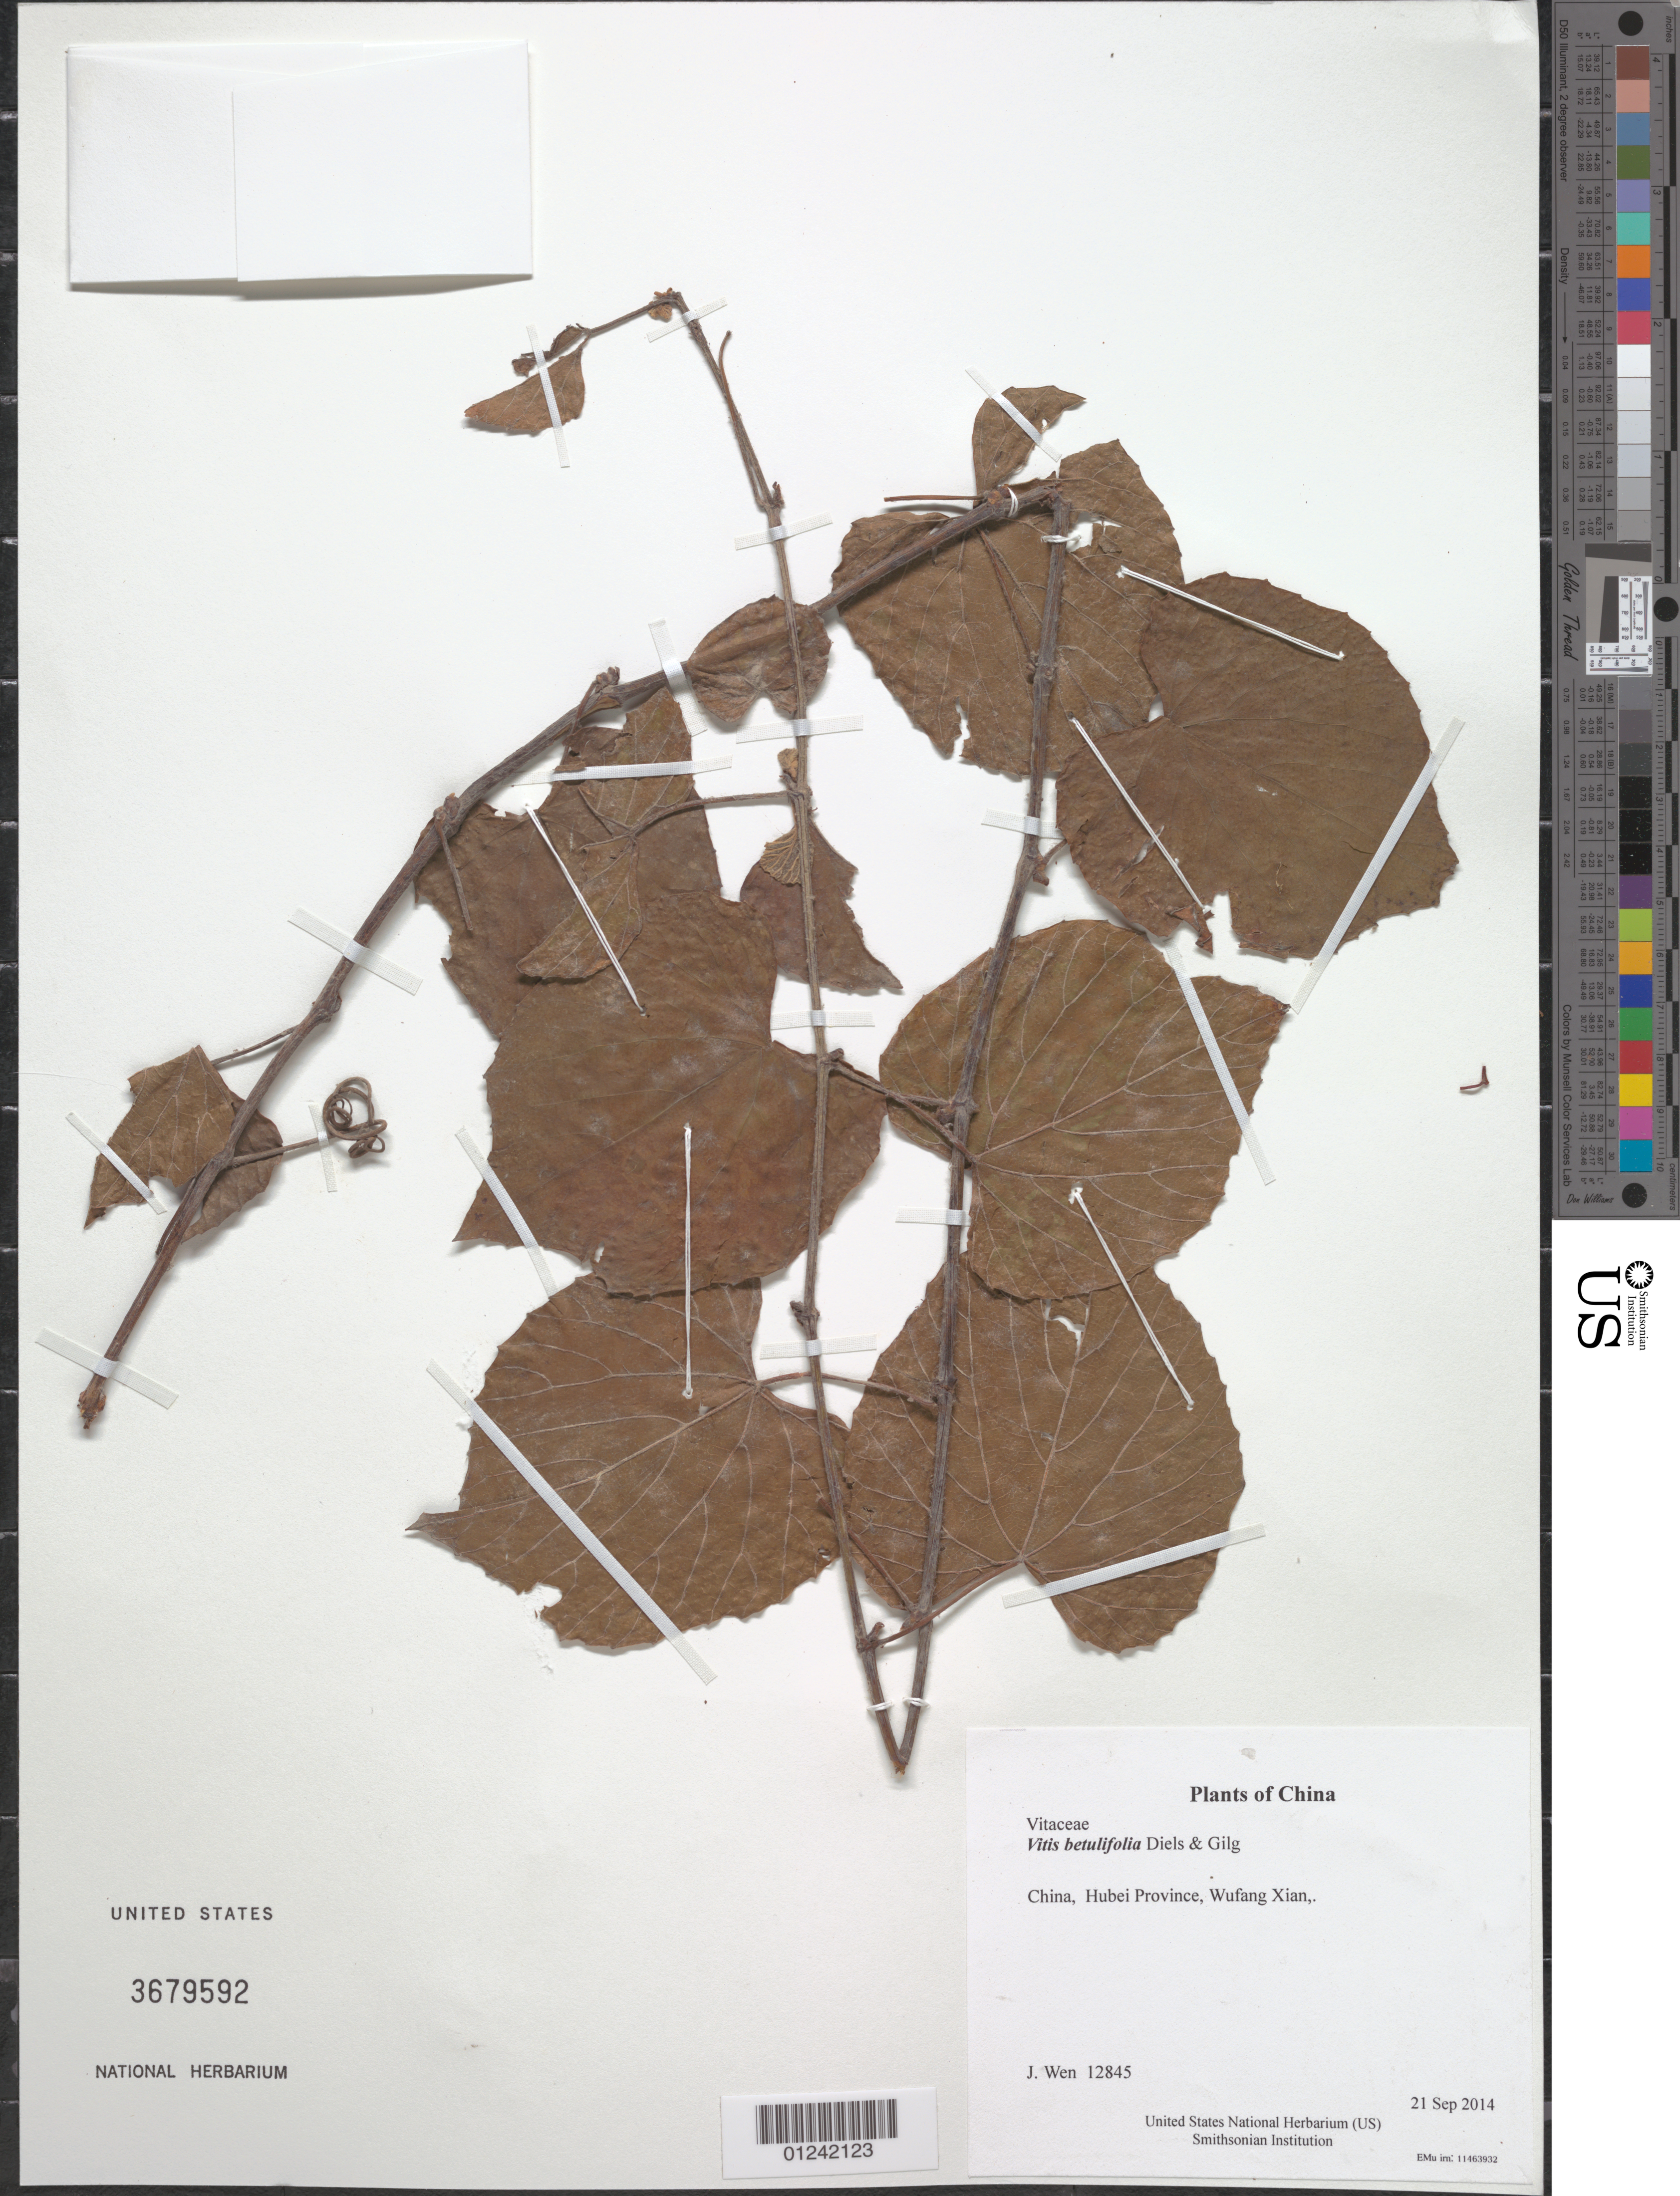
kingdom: Plantae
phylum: Tracheophyta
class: Magnoliopsida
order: Vitales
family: Vitaceae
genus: Vitis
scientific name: Vitis betulifolia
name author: Diels & Gilg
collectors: J. Wen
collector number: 12845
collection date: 2014-09-21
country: China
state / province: Hubei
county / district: Wufang Xian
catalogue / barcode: US 3679592